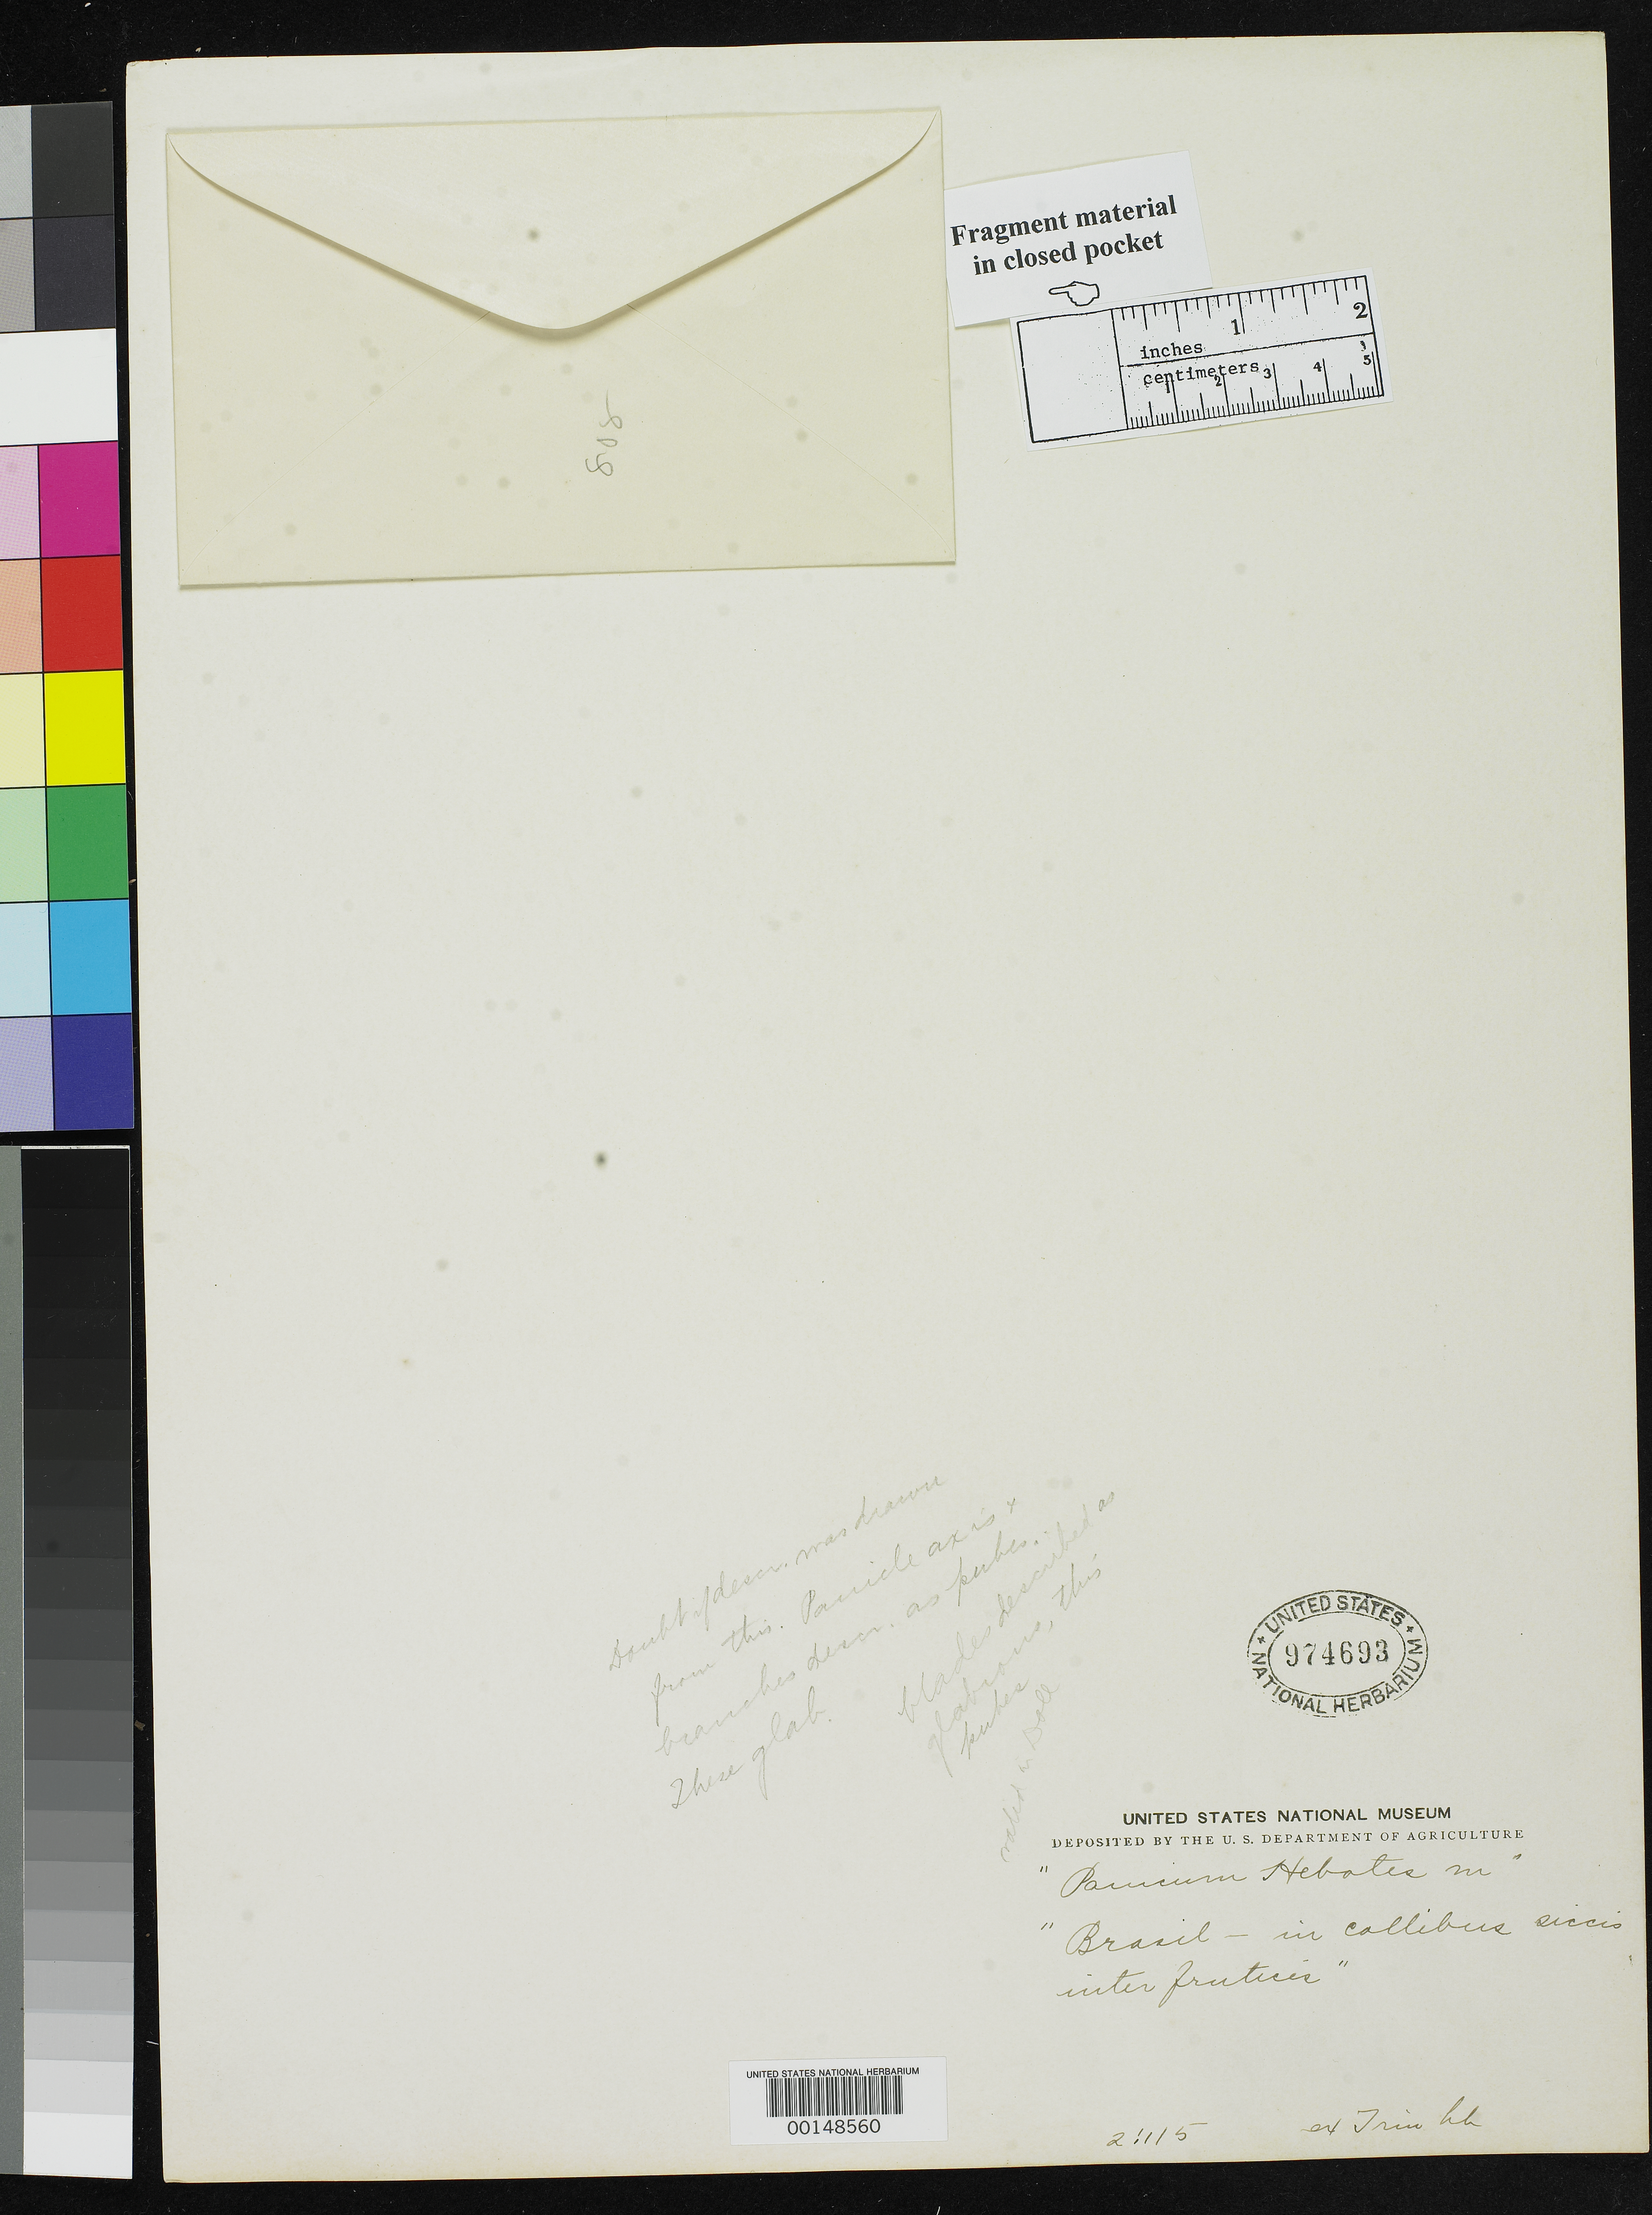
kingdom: Plantae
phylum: Tracheophyta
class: Liliopsida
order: Poales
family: Poaceae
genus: Panicum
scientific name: Panicum hebotes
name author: Trin.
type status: Type Fragment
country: Brazil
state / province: Minas Gerais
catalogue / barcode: US 974693